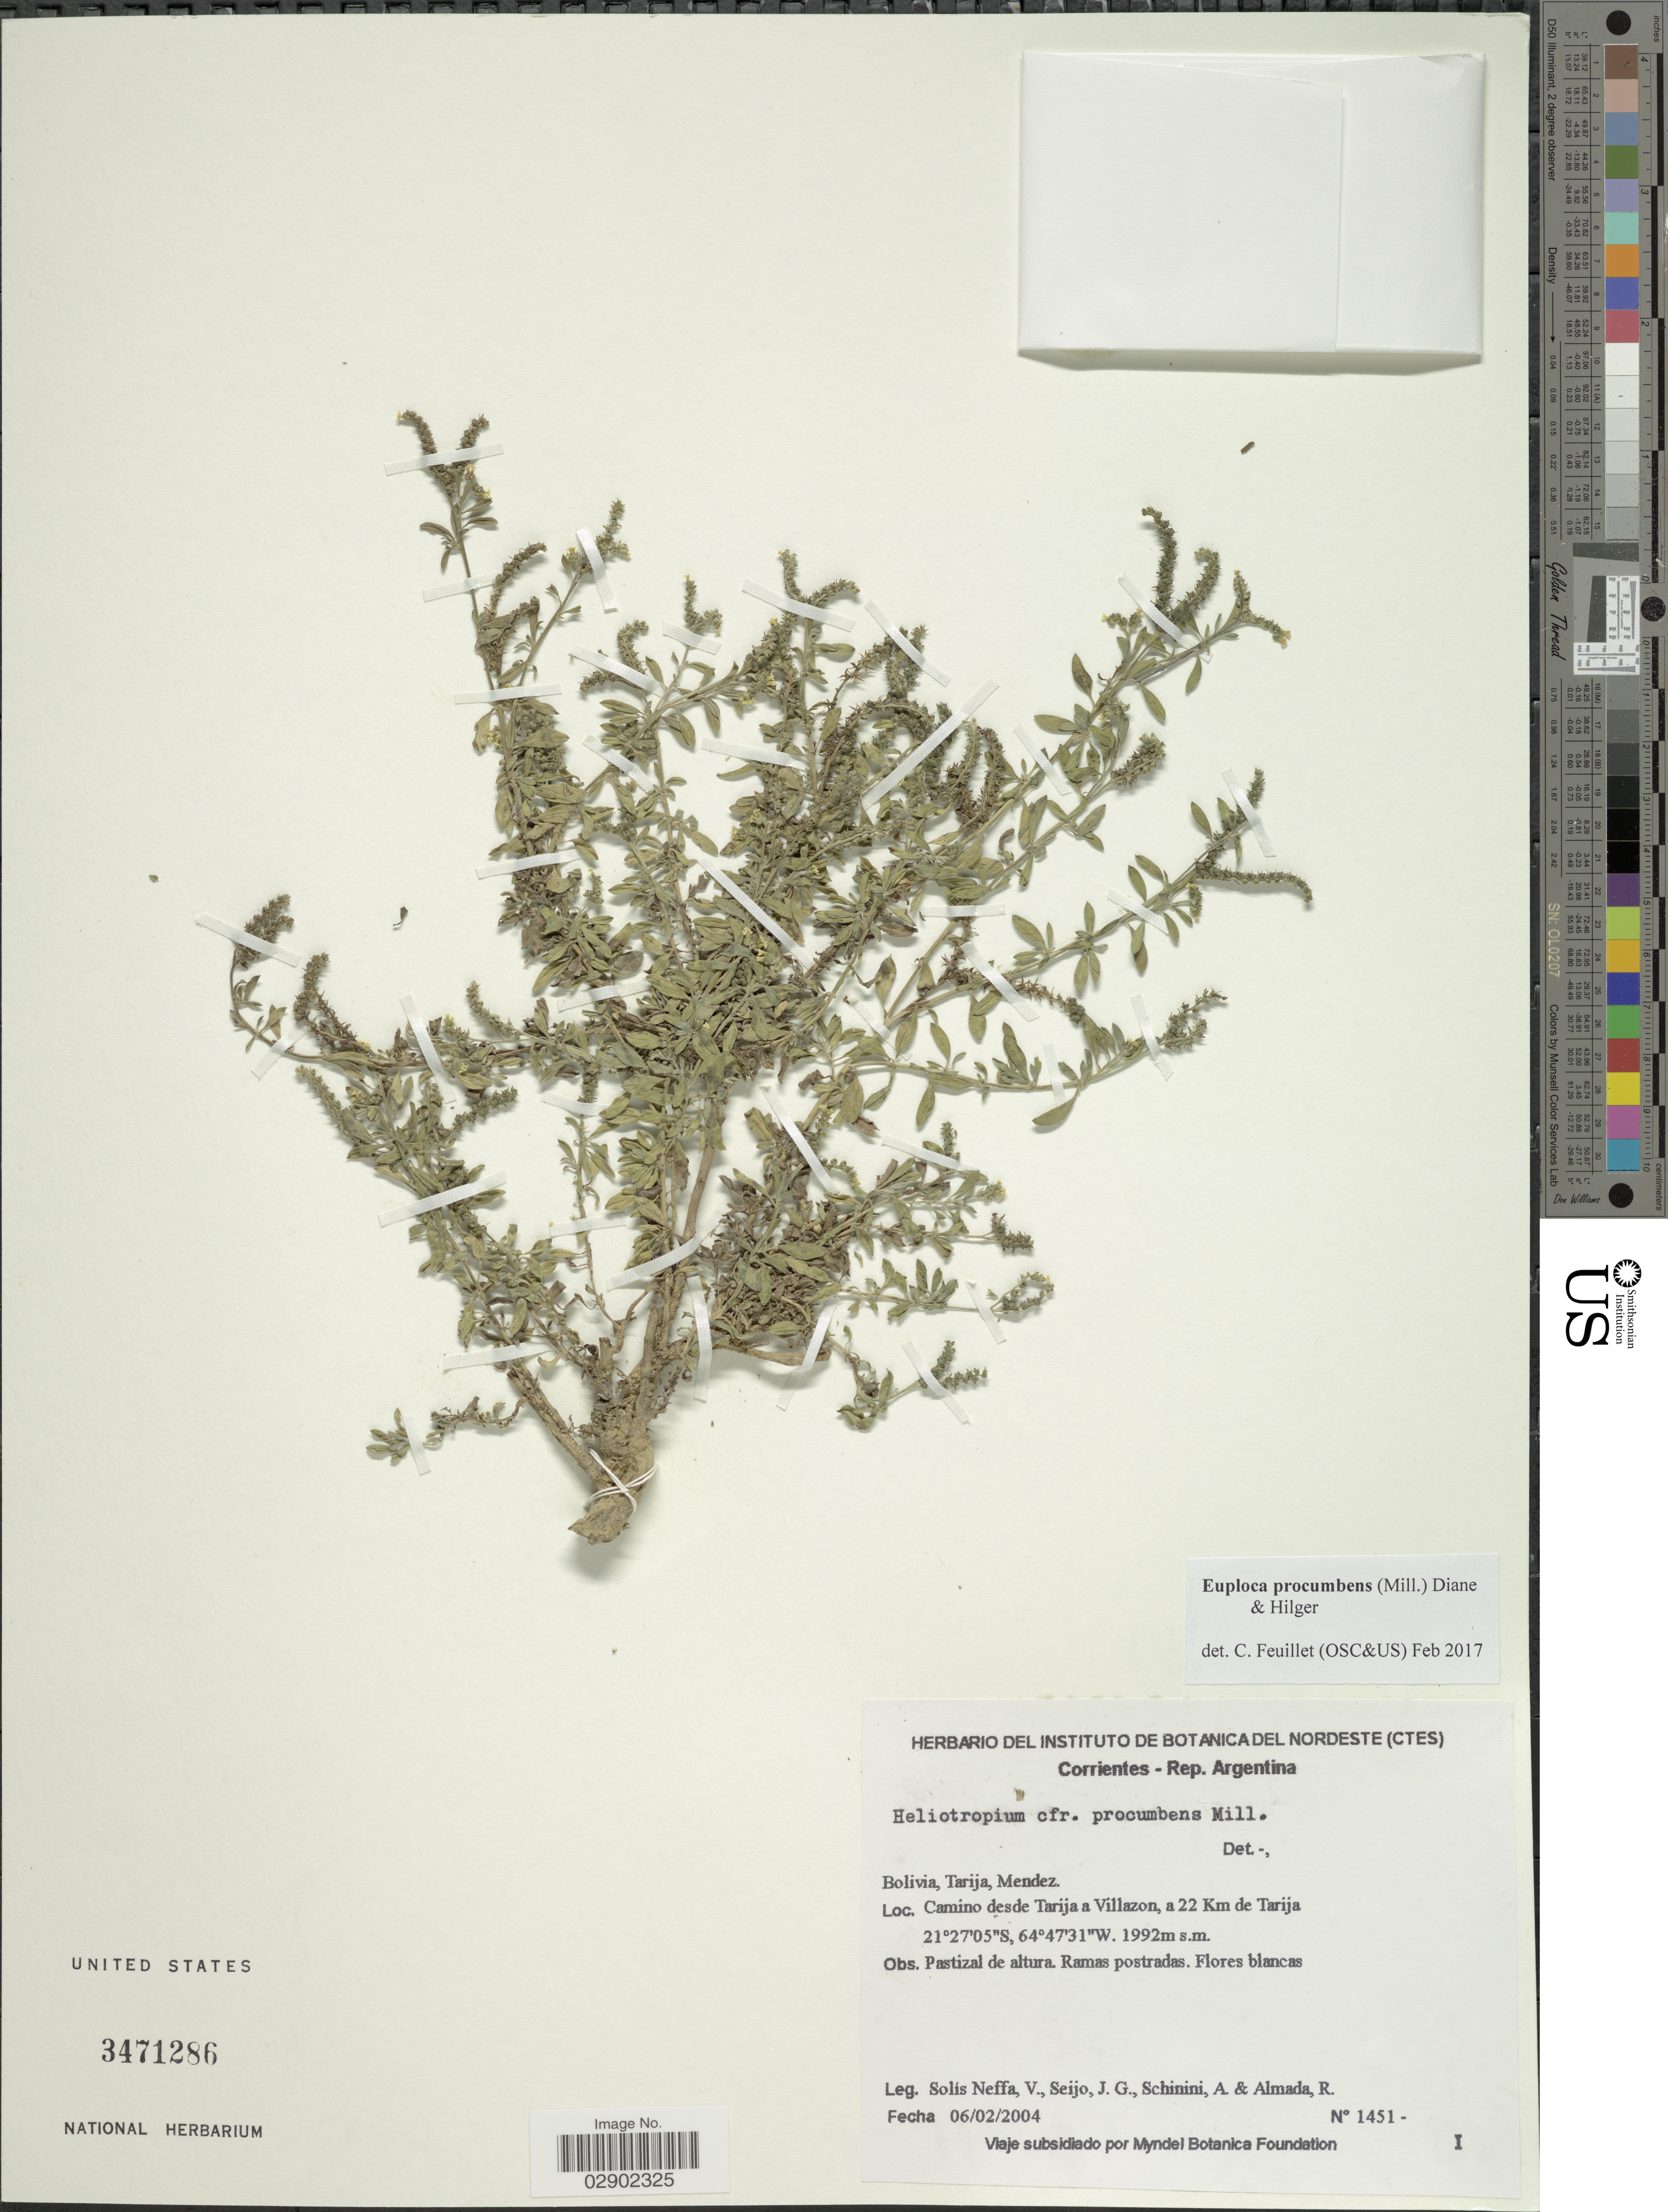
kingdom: Plantae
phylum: Tracheophyta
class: Magnoliopsida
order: Boraginales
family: Heliotropiaceae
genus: Euploca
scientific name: Euploca procumbens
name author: (Mill.) Diane & Hilger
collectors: V. Solis Neffa, J. Seijo, A. Schinini & R. Almada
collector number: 1451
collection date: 2004-02-06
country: Bolivia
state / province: Tarija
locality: Mendez. Camino desde Tarija a Villazon, a 22 Km de Tarija.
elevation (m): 1992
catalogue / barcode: US 3471286